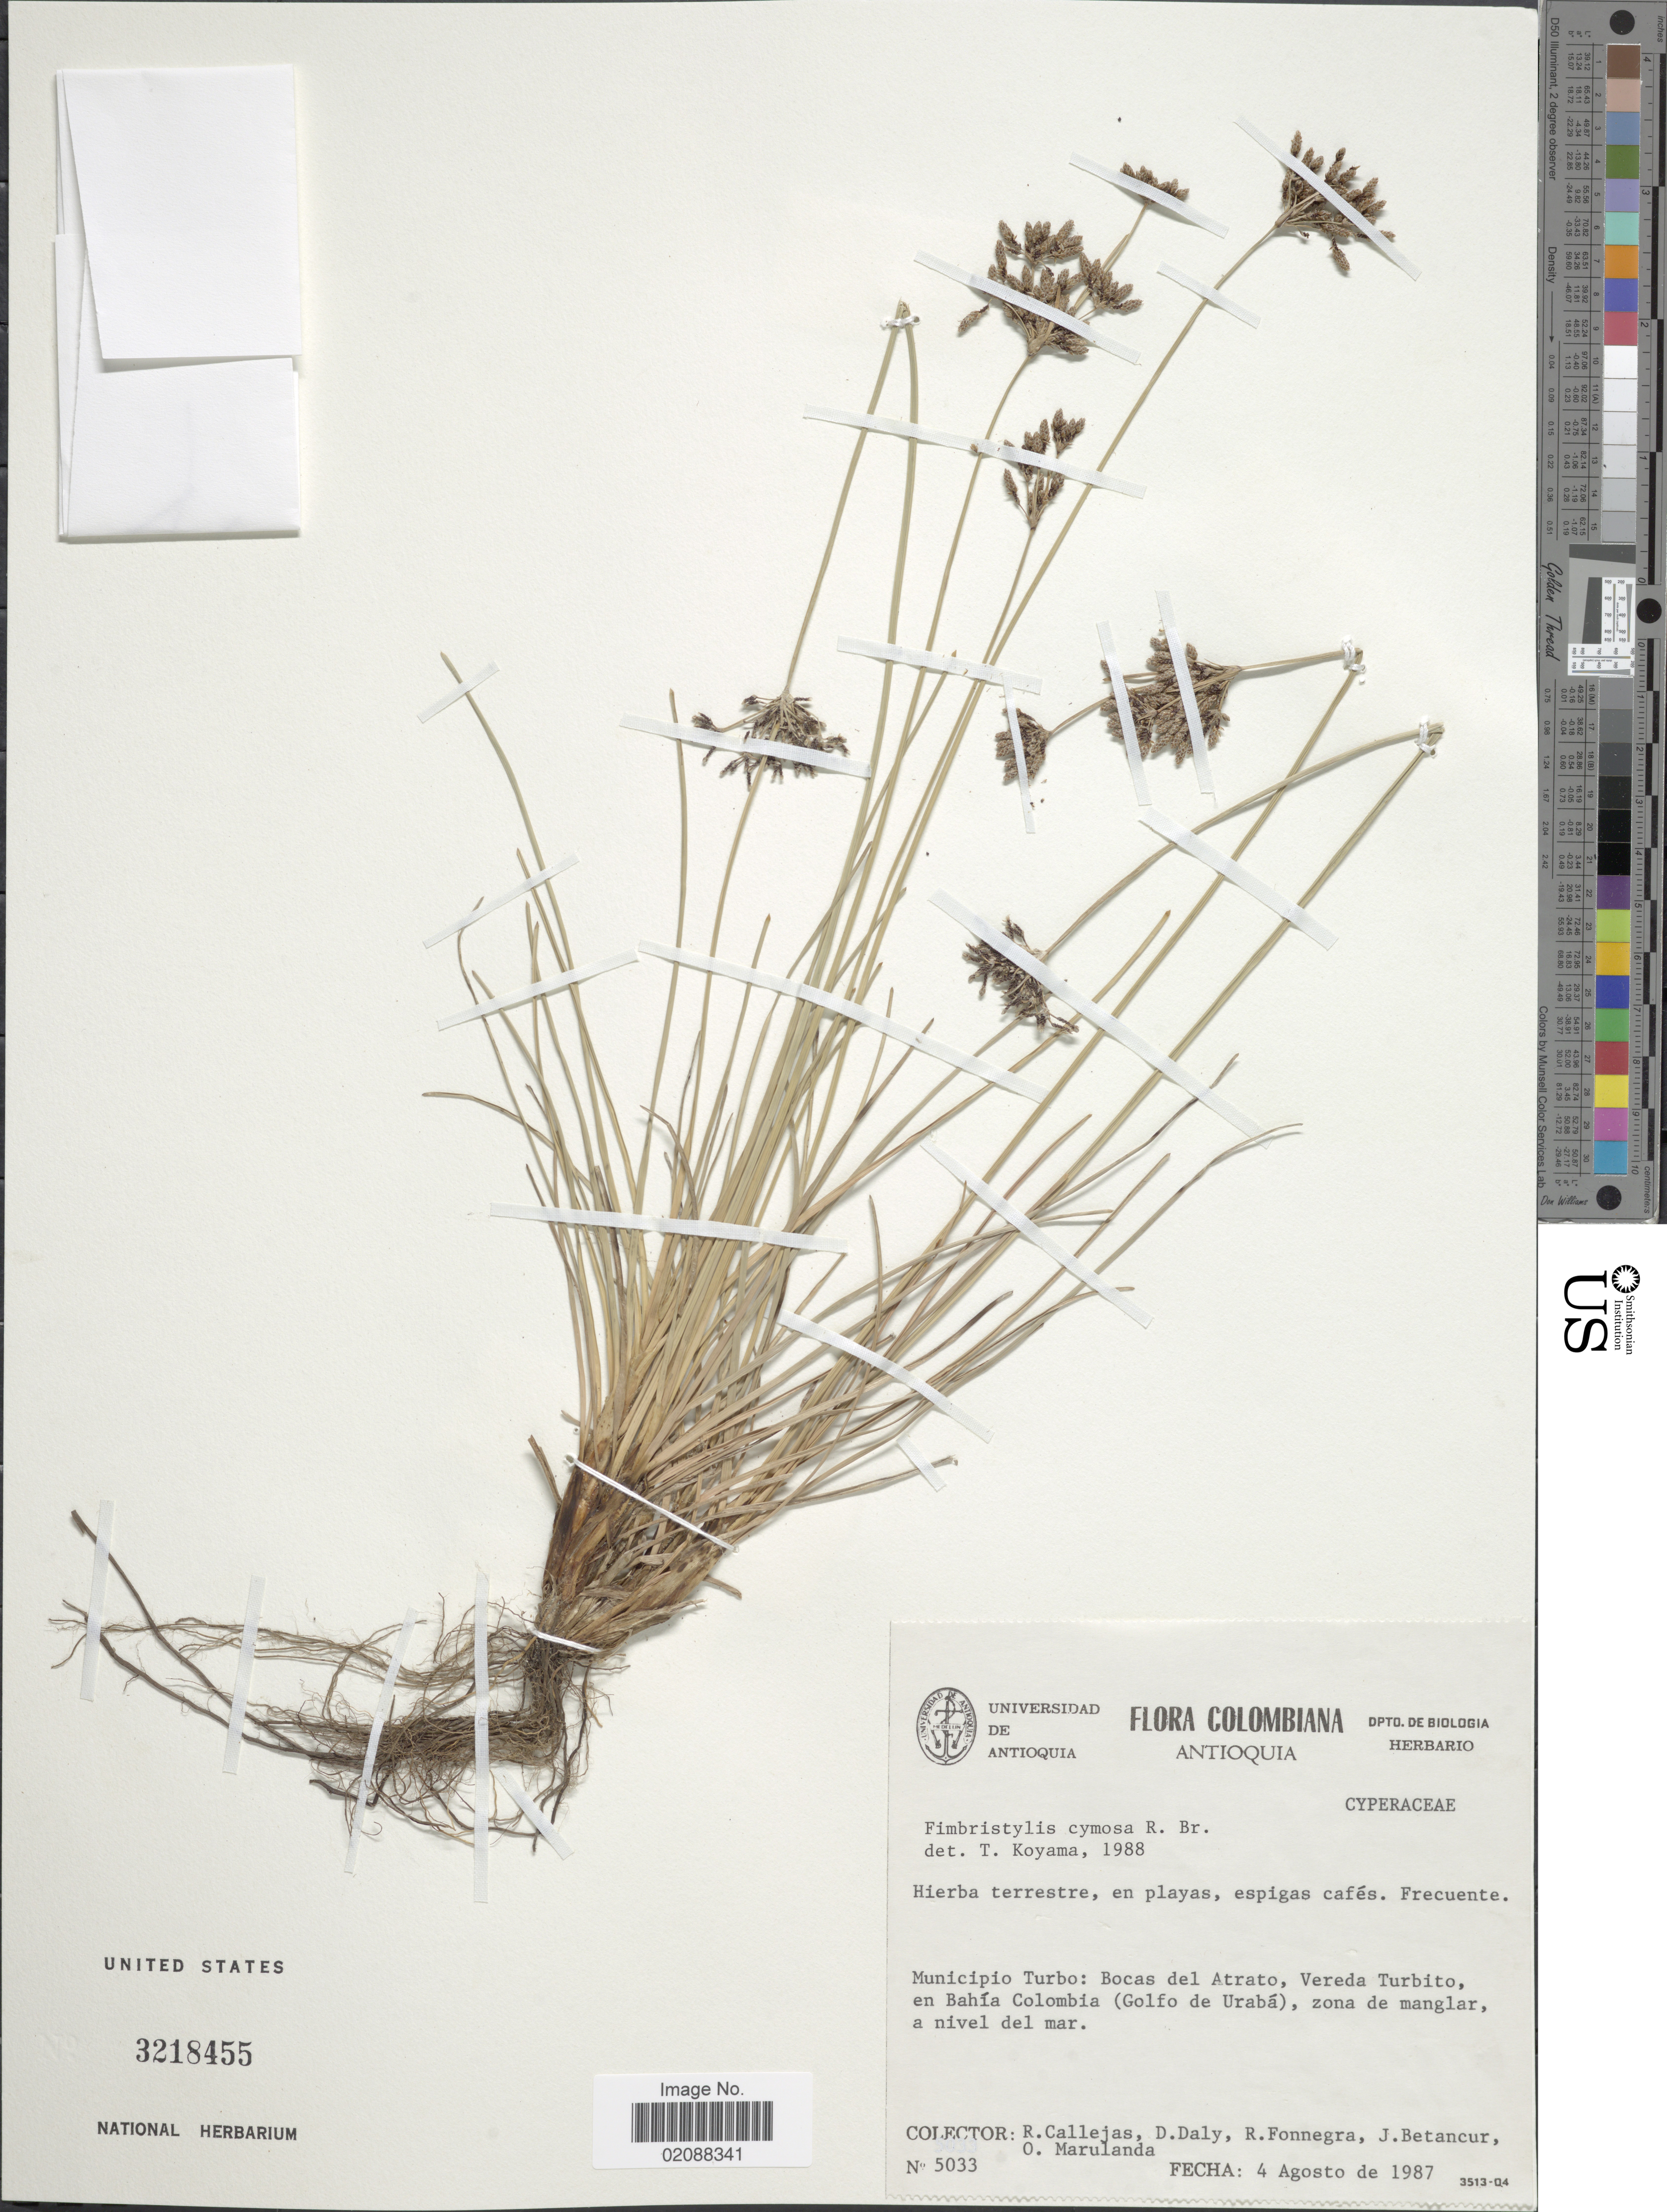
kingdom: Plantae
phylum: Tracheophyta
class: Liliopsida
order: Poales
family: Cyperaceae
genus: Fimbristylis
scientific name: Fimbristylis cymosa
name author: R. Br.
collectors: R. Callejas, D. C. Daly, R. Fonnegra, J. Betancur & O. Marulanda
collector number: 5033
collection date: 1987-08-04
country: Colombia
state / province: Antioquia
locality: Municipio Turbo, Bocas del Atrato, Vereda Turbito en Bahia Colombia (Golfo de Uraba)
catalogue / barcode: US 3218455